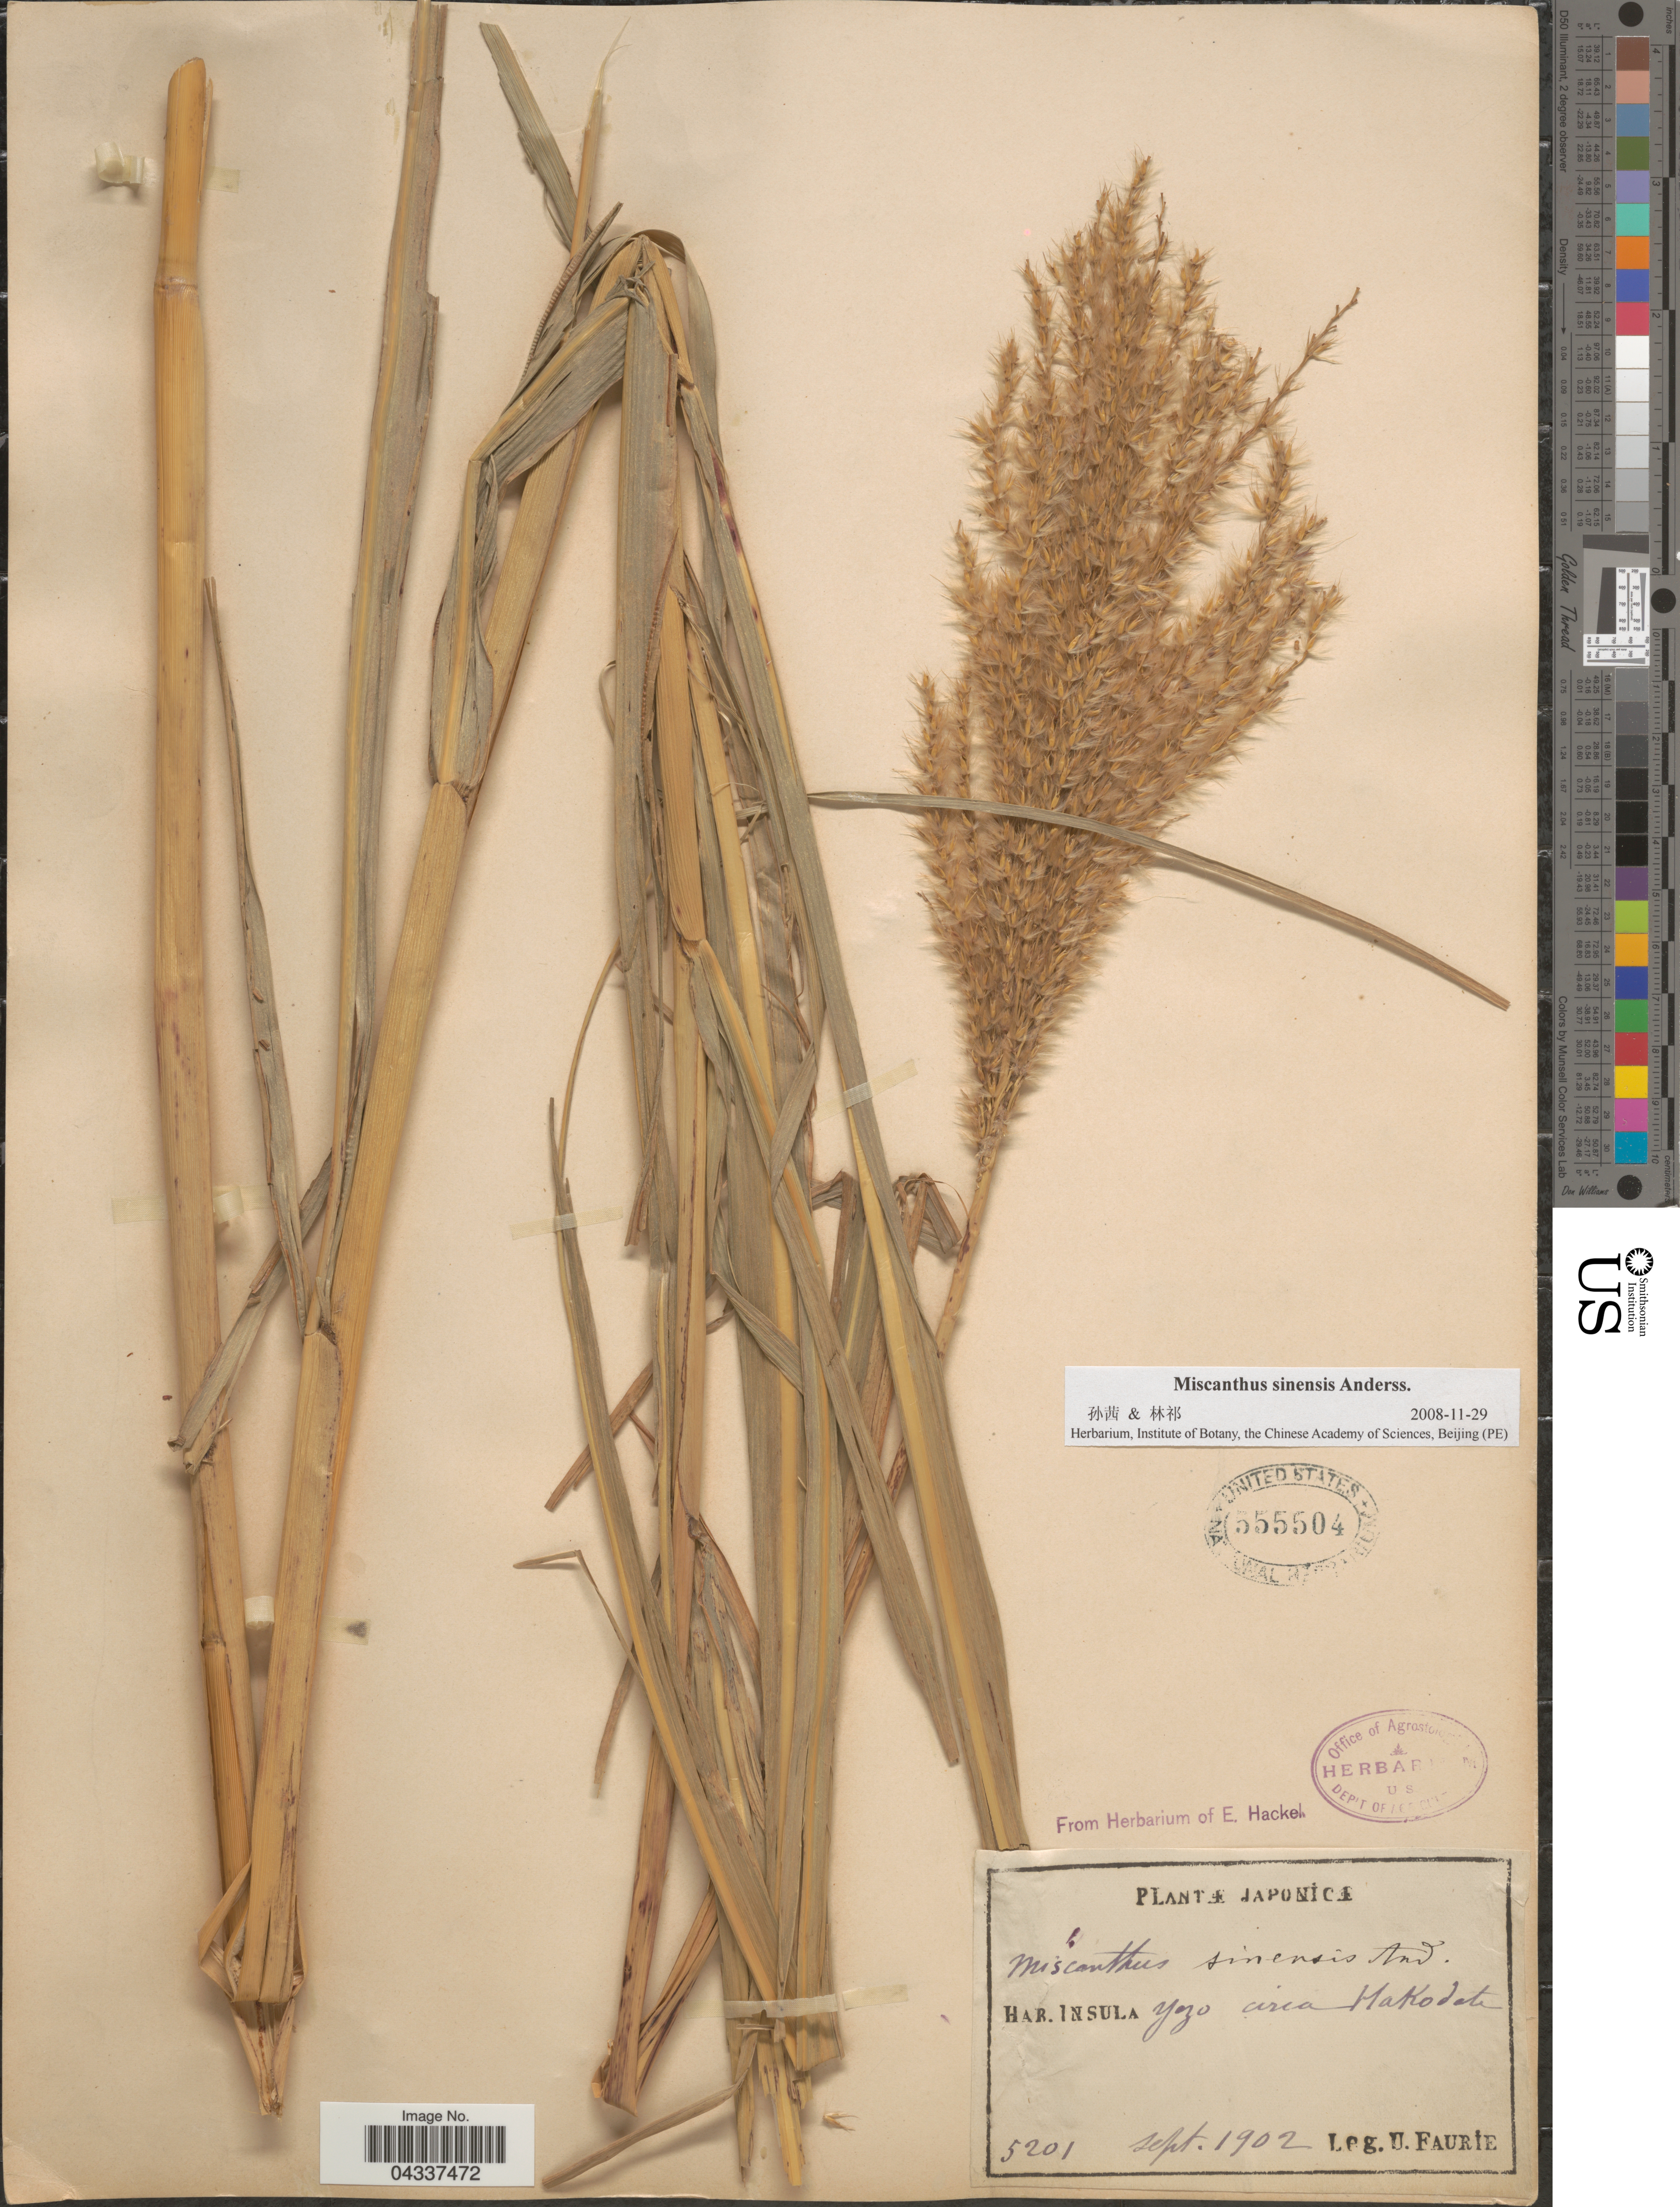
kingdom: Plantae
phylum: Tracheophyta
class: Liliopsida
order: Poales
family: Poaceae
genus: Miscanthus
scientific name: Miscanthus sinensis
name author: Andersson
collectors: U. Faurie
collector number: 5201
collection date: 1902-09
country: Japan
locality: Japonicæ. Insula Yezo circa Hakodate.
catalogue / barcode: US 555504